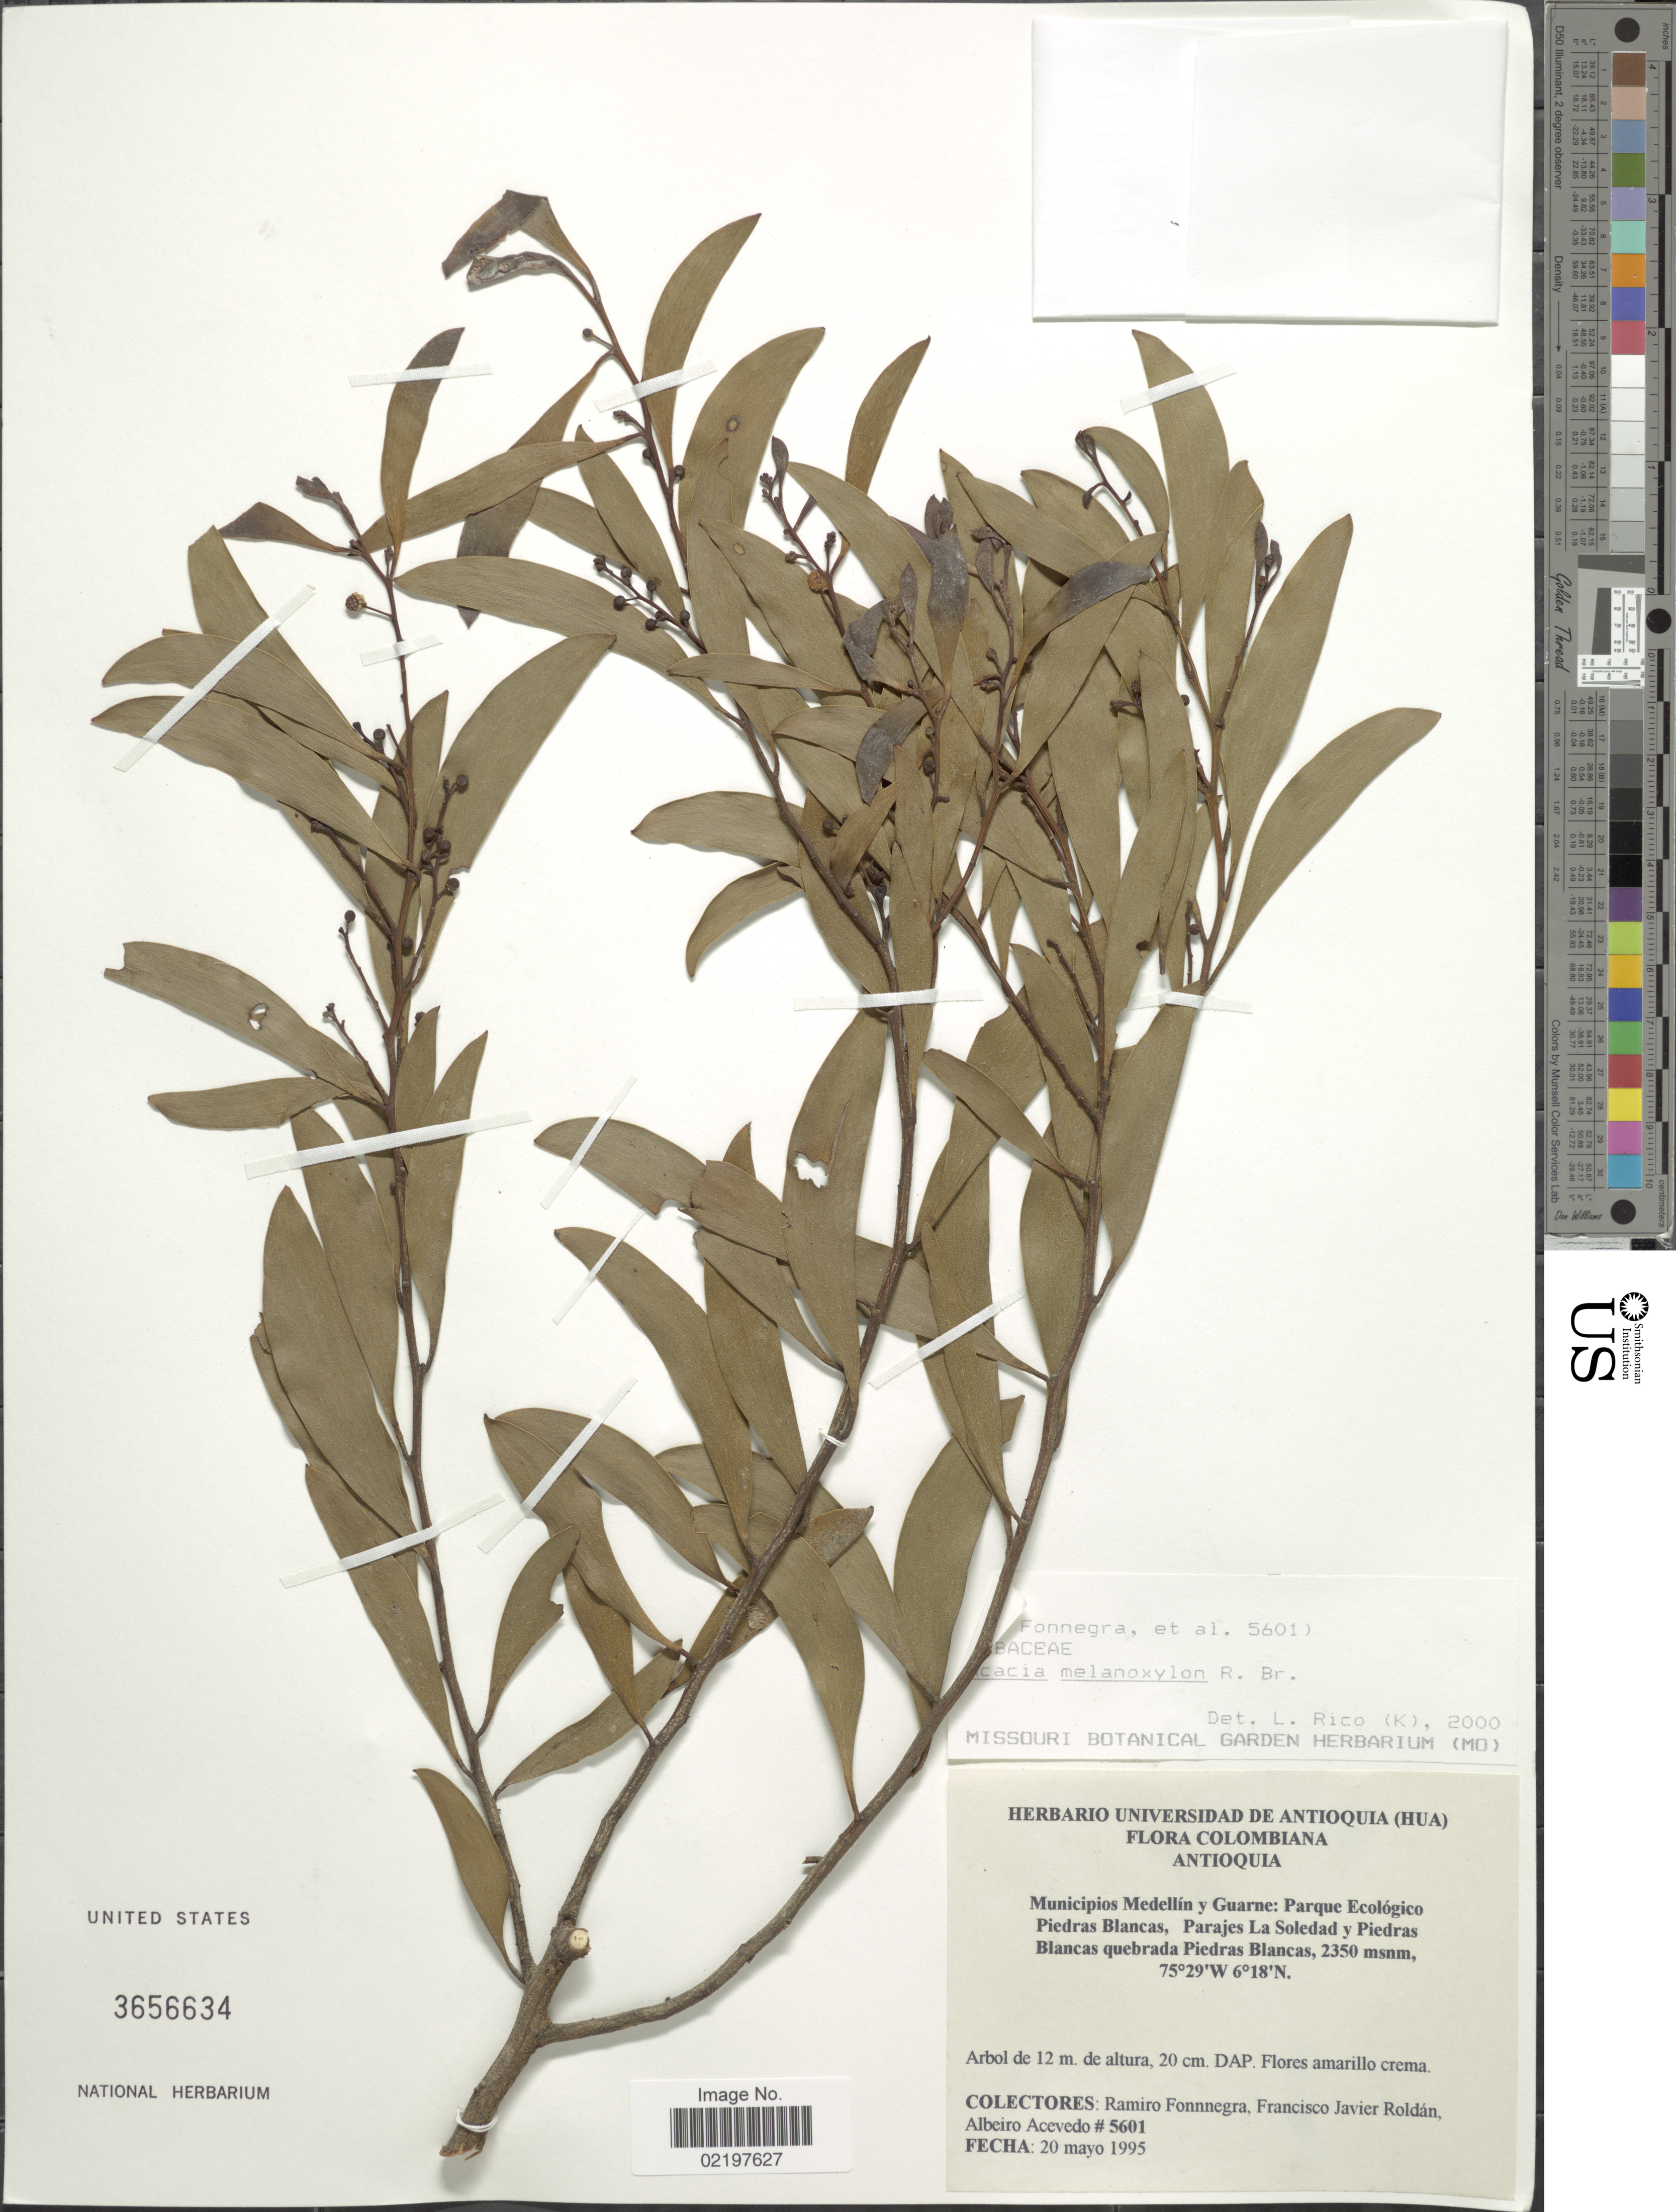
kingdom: Plantae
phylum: Tracheophyta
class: Magnoliopsida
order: Fabales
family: Fabaceae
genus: Acacia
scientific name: Acacia melanoxylon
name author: R. Br.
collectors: R. Fonnegra G., F. J. Roldán & A. Acevedo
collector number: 5601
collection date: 1995-05-20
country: Colombia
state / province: Antioquia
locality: Municipios Medellin y Guarne: Parque Ecologica Piedras Blancas, Parajes La Soledad y Piedras Blancas quebrada Piedras Blancas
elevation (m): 2350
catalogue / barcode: US 3656634